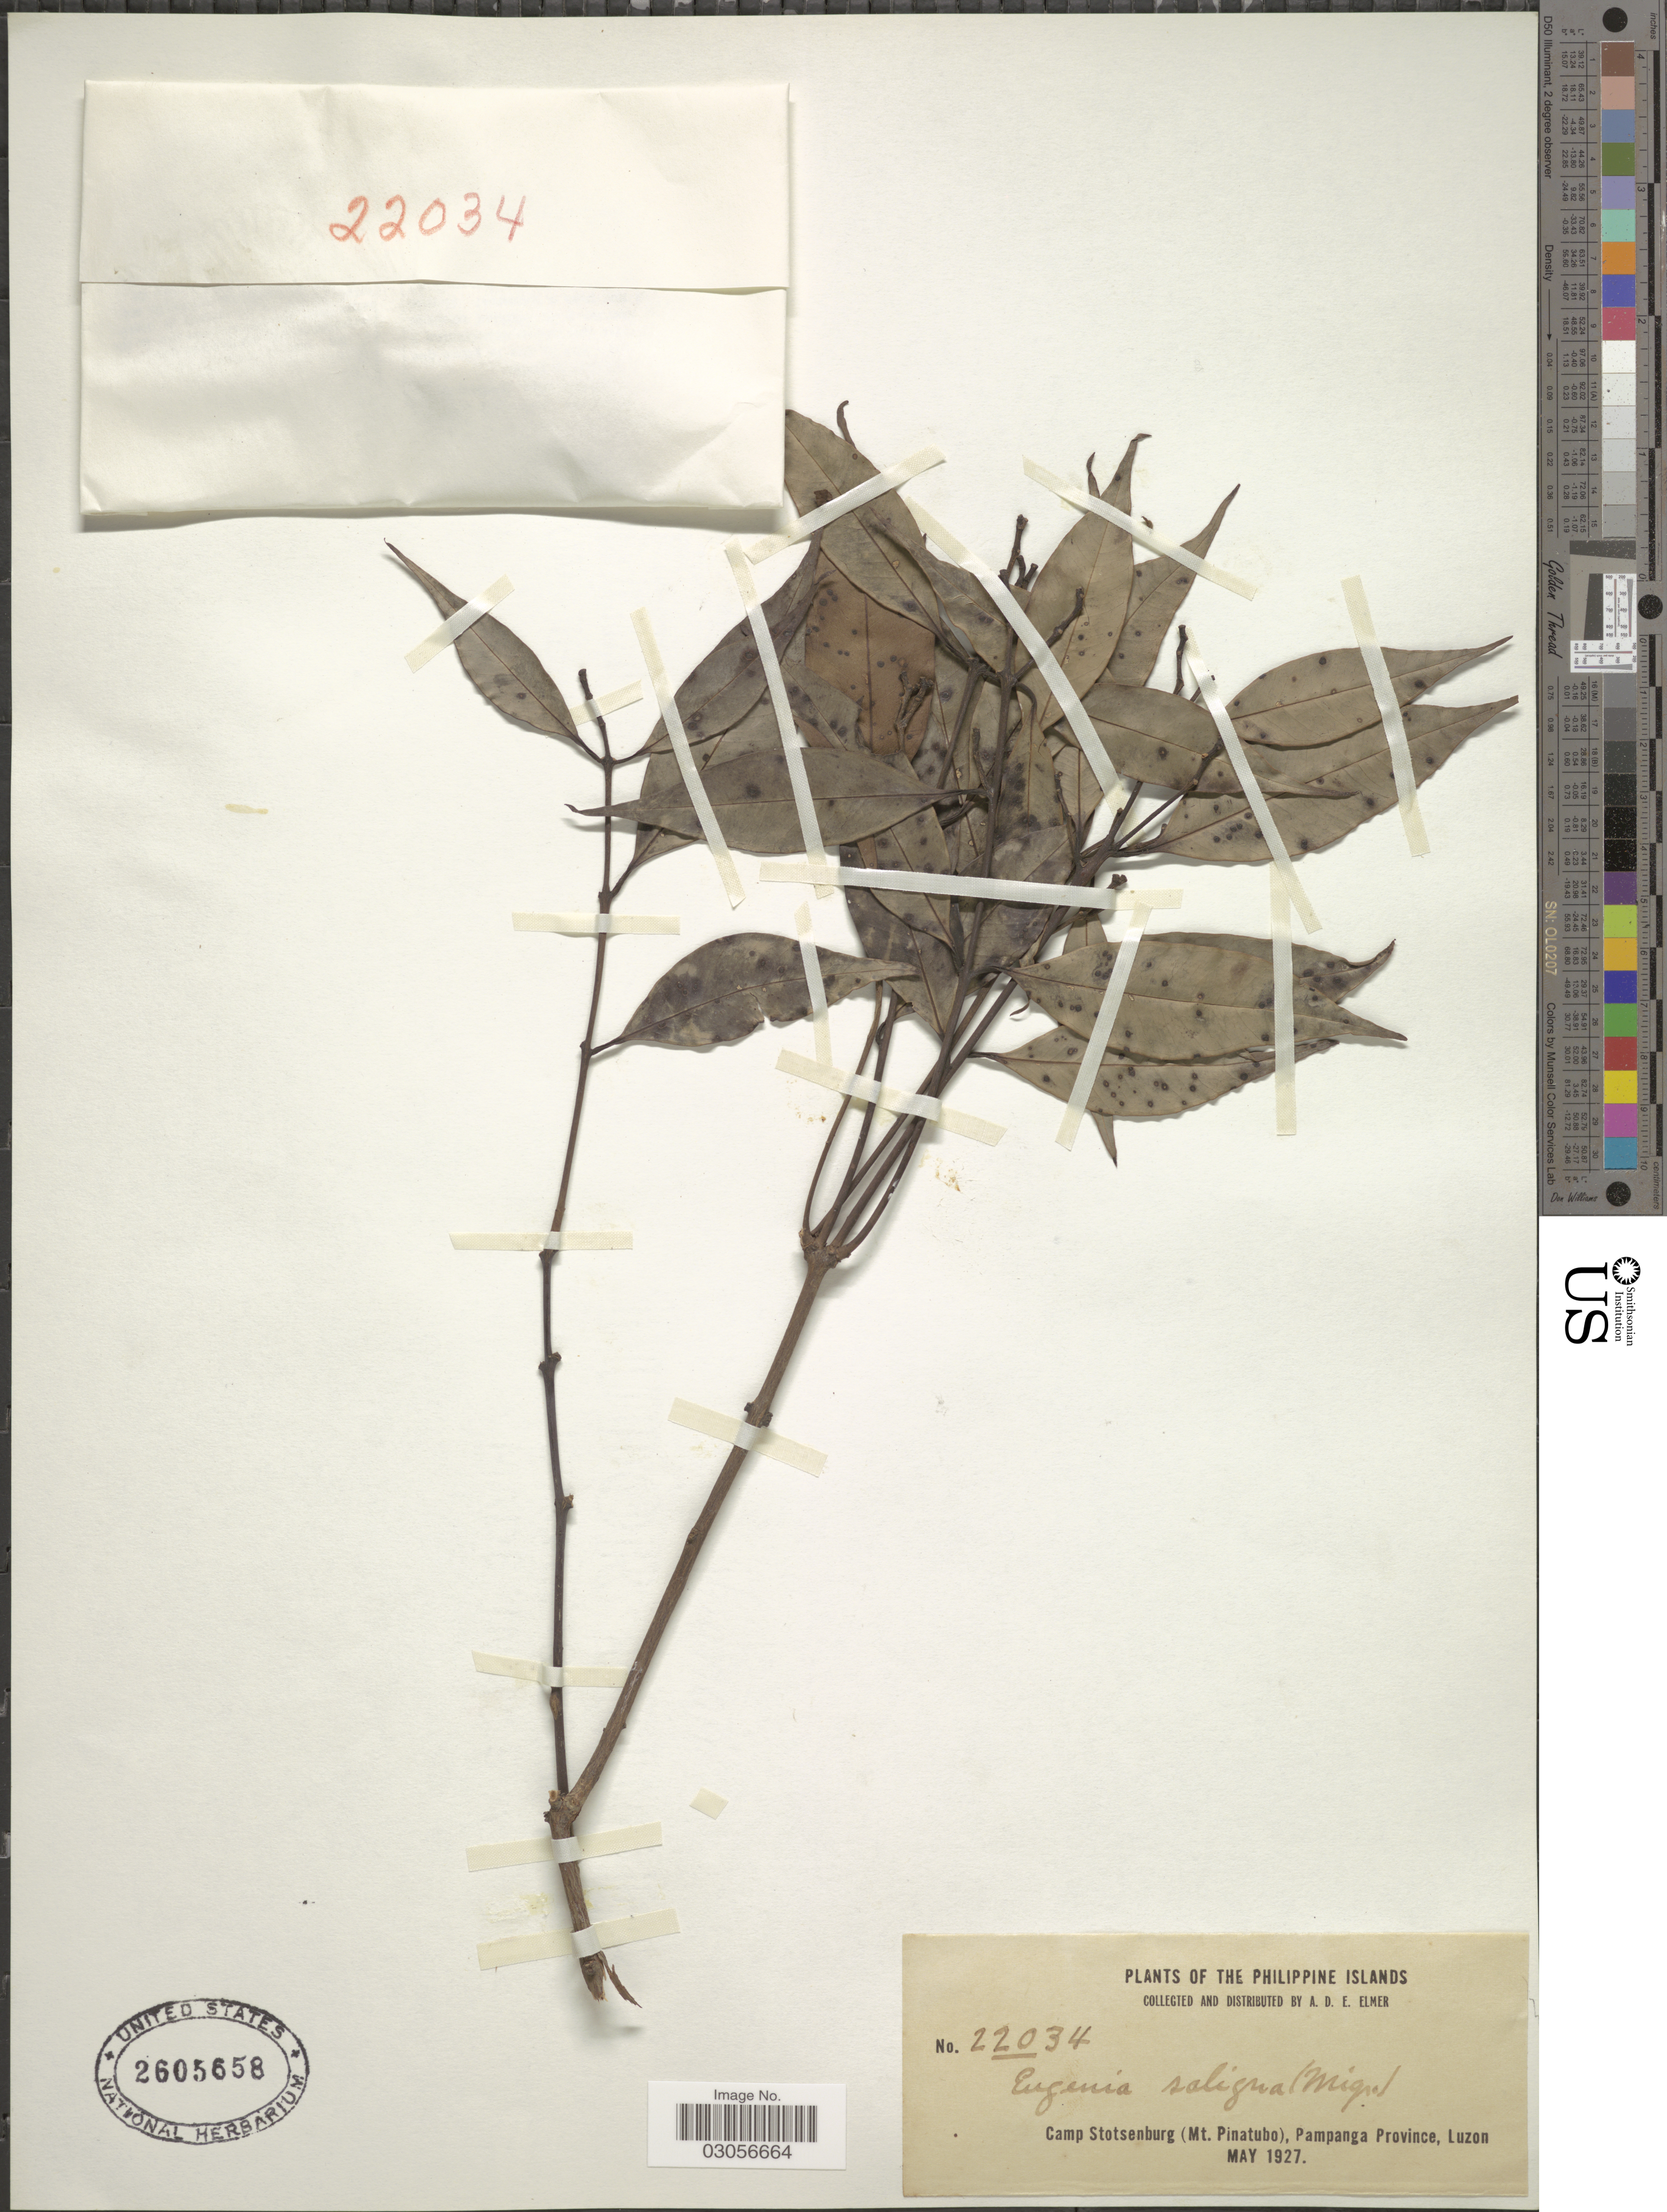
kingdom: Plantae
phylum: Tracheophyta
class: Magnoliopsida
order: Myrtales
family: Myrtaceae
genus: Syzygium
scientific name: Syzygium acuminatissimum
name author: (Blume) DC.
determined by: Strong, Mark T., (BOT), Smithsonian Institution - National Museum of Natural History (UNITED STATES)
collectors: A. D. E. Elmer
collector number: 22034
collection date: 1927-05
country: Philippines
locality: Philippine Islands. Camp Stotsenburg (Mt. Pinatubo), Pampanga Province, Luzon.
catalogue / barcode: US 2605658